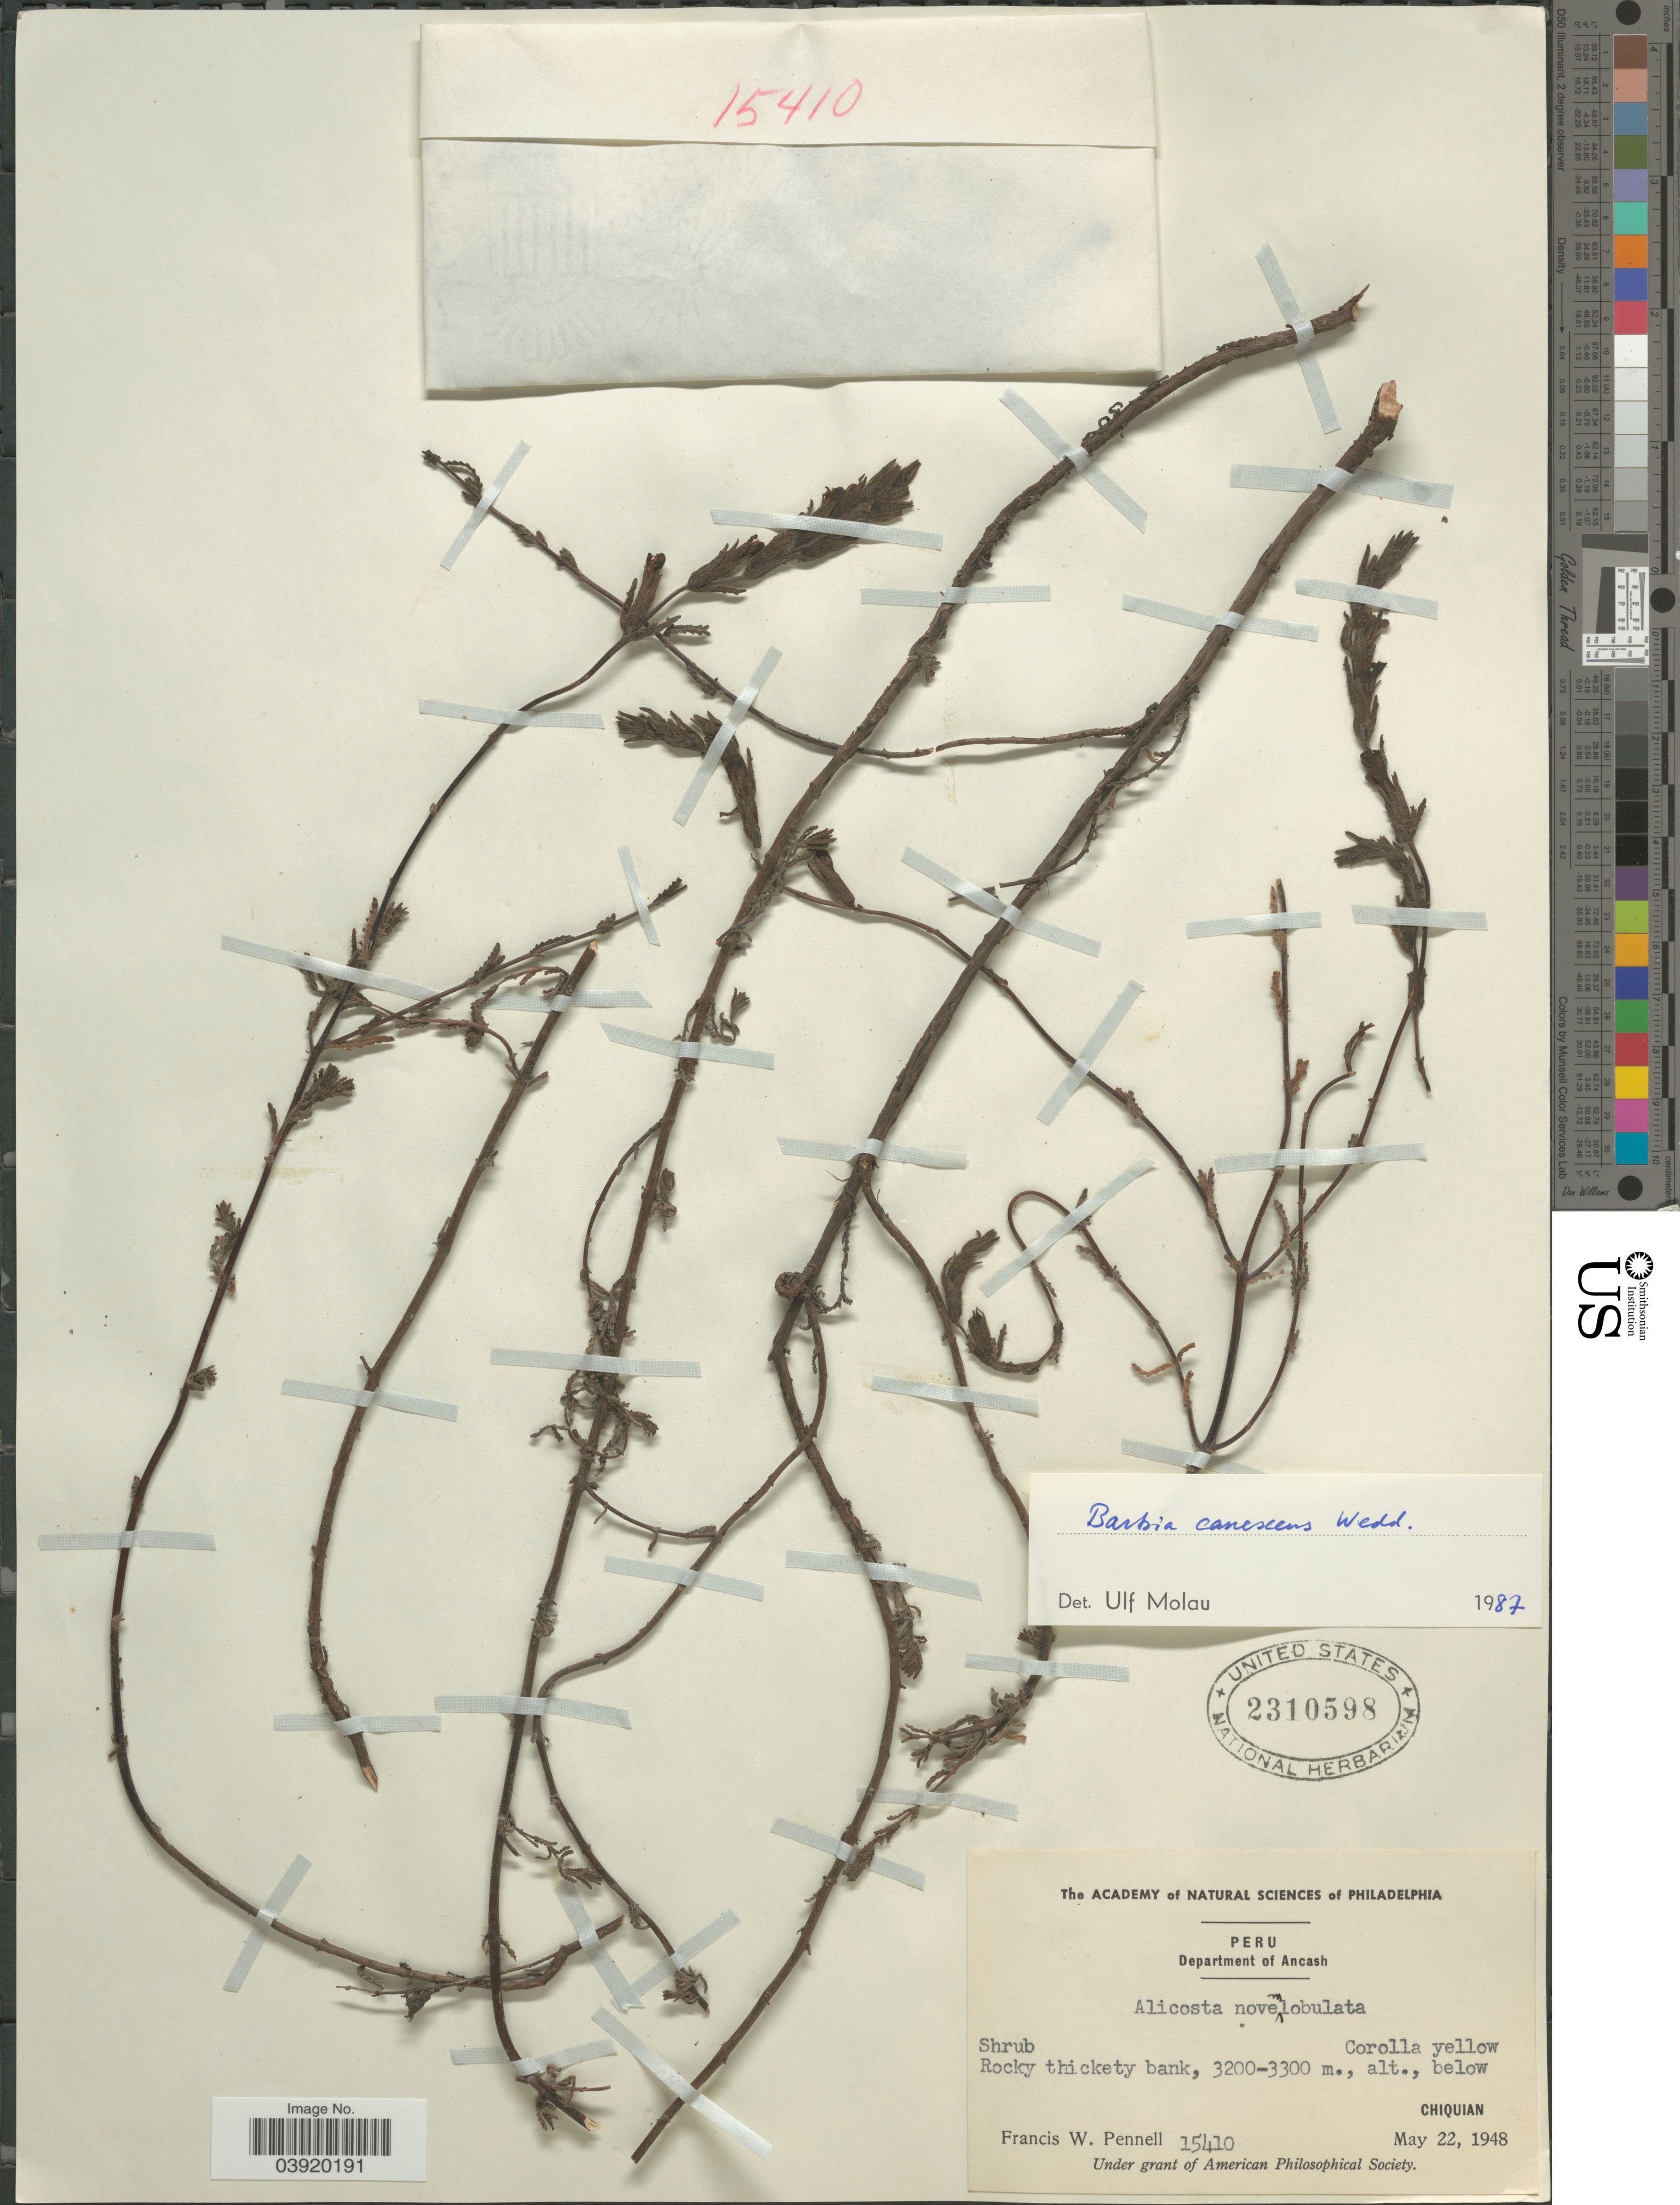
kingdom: Plantae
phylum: Tracheophyta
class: Magnoliopsida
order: Lamiales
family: Orobanchaceae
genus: Bartsia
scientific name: Bartsia canescens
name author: Wedd.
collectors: F. W. Pennell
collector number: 15410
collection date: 1948-05-22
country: Peru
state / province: Ancash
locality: Department of Ancash. Chiquian.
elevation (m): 3200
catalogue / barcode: US 2310598